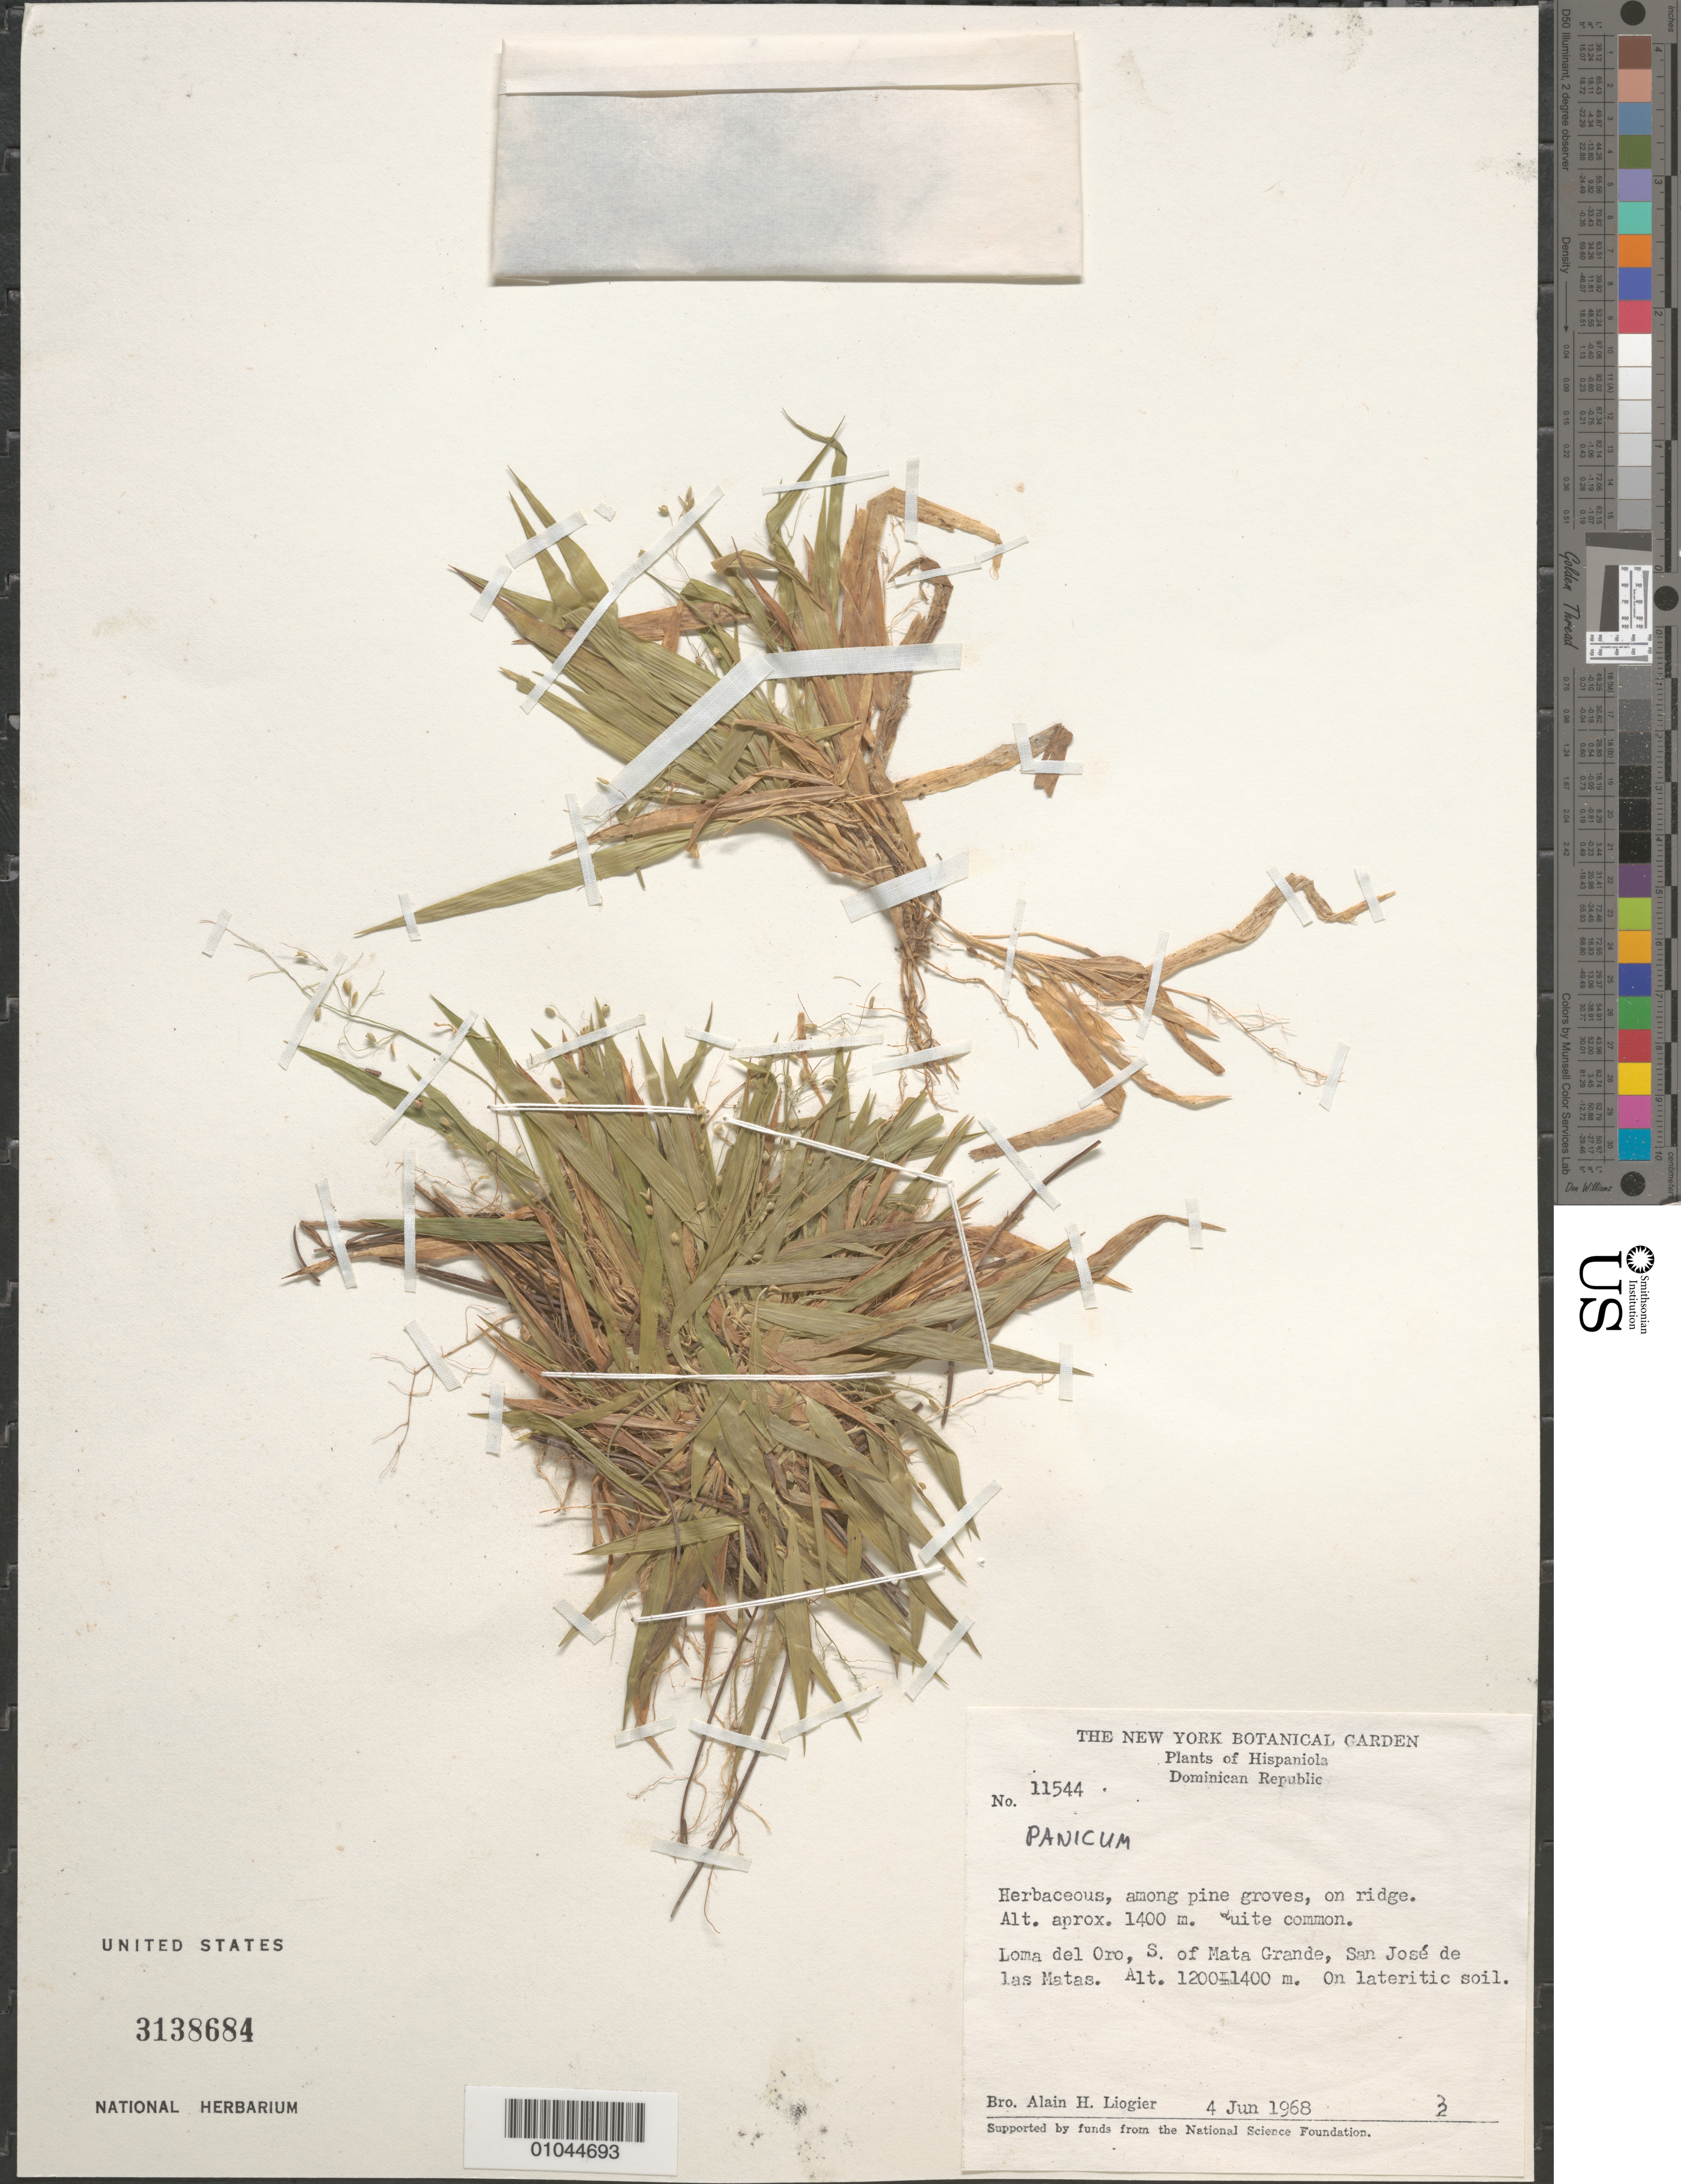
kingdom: Plantae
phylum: Tracheophyta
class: Liliopsida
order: Poales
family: Poaceae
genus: Panicum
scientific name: Panicum sp.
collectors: A. H. Liogier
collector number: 11544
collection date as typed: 04 Jun 1968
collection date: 1968-06-04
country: Dominican Republic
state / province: Santiago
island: Hispaniola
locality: Loma del Oro, S of Mata Grande, San Jose de las Matas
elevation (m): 1200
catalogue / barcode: US 3138684